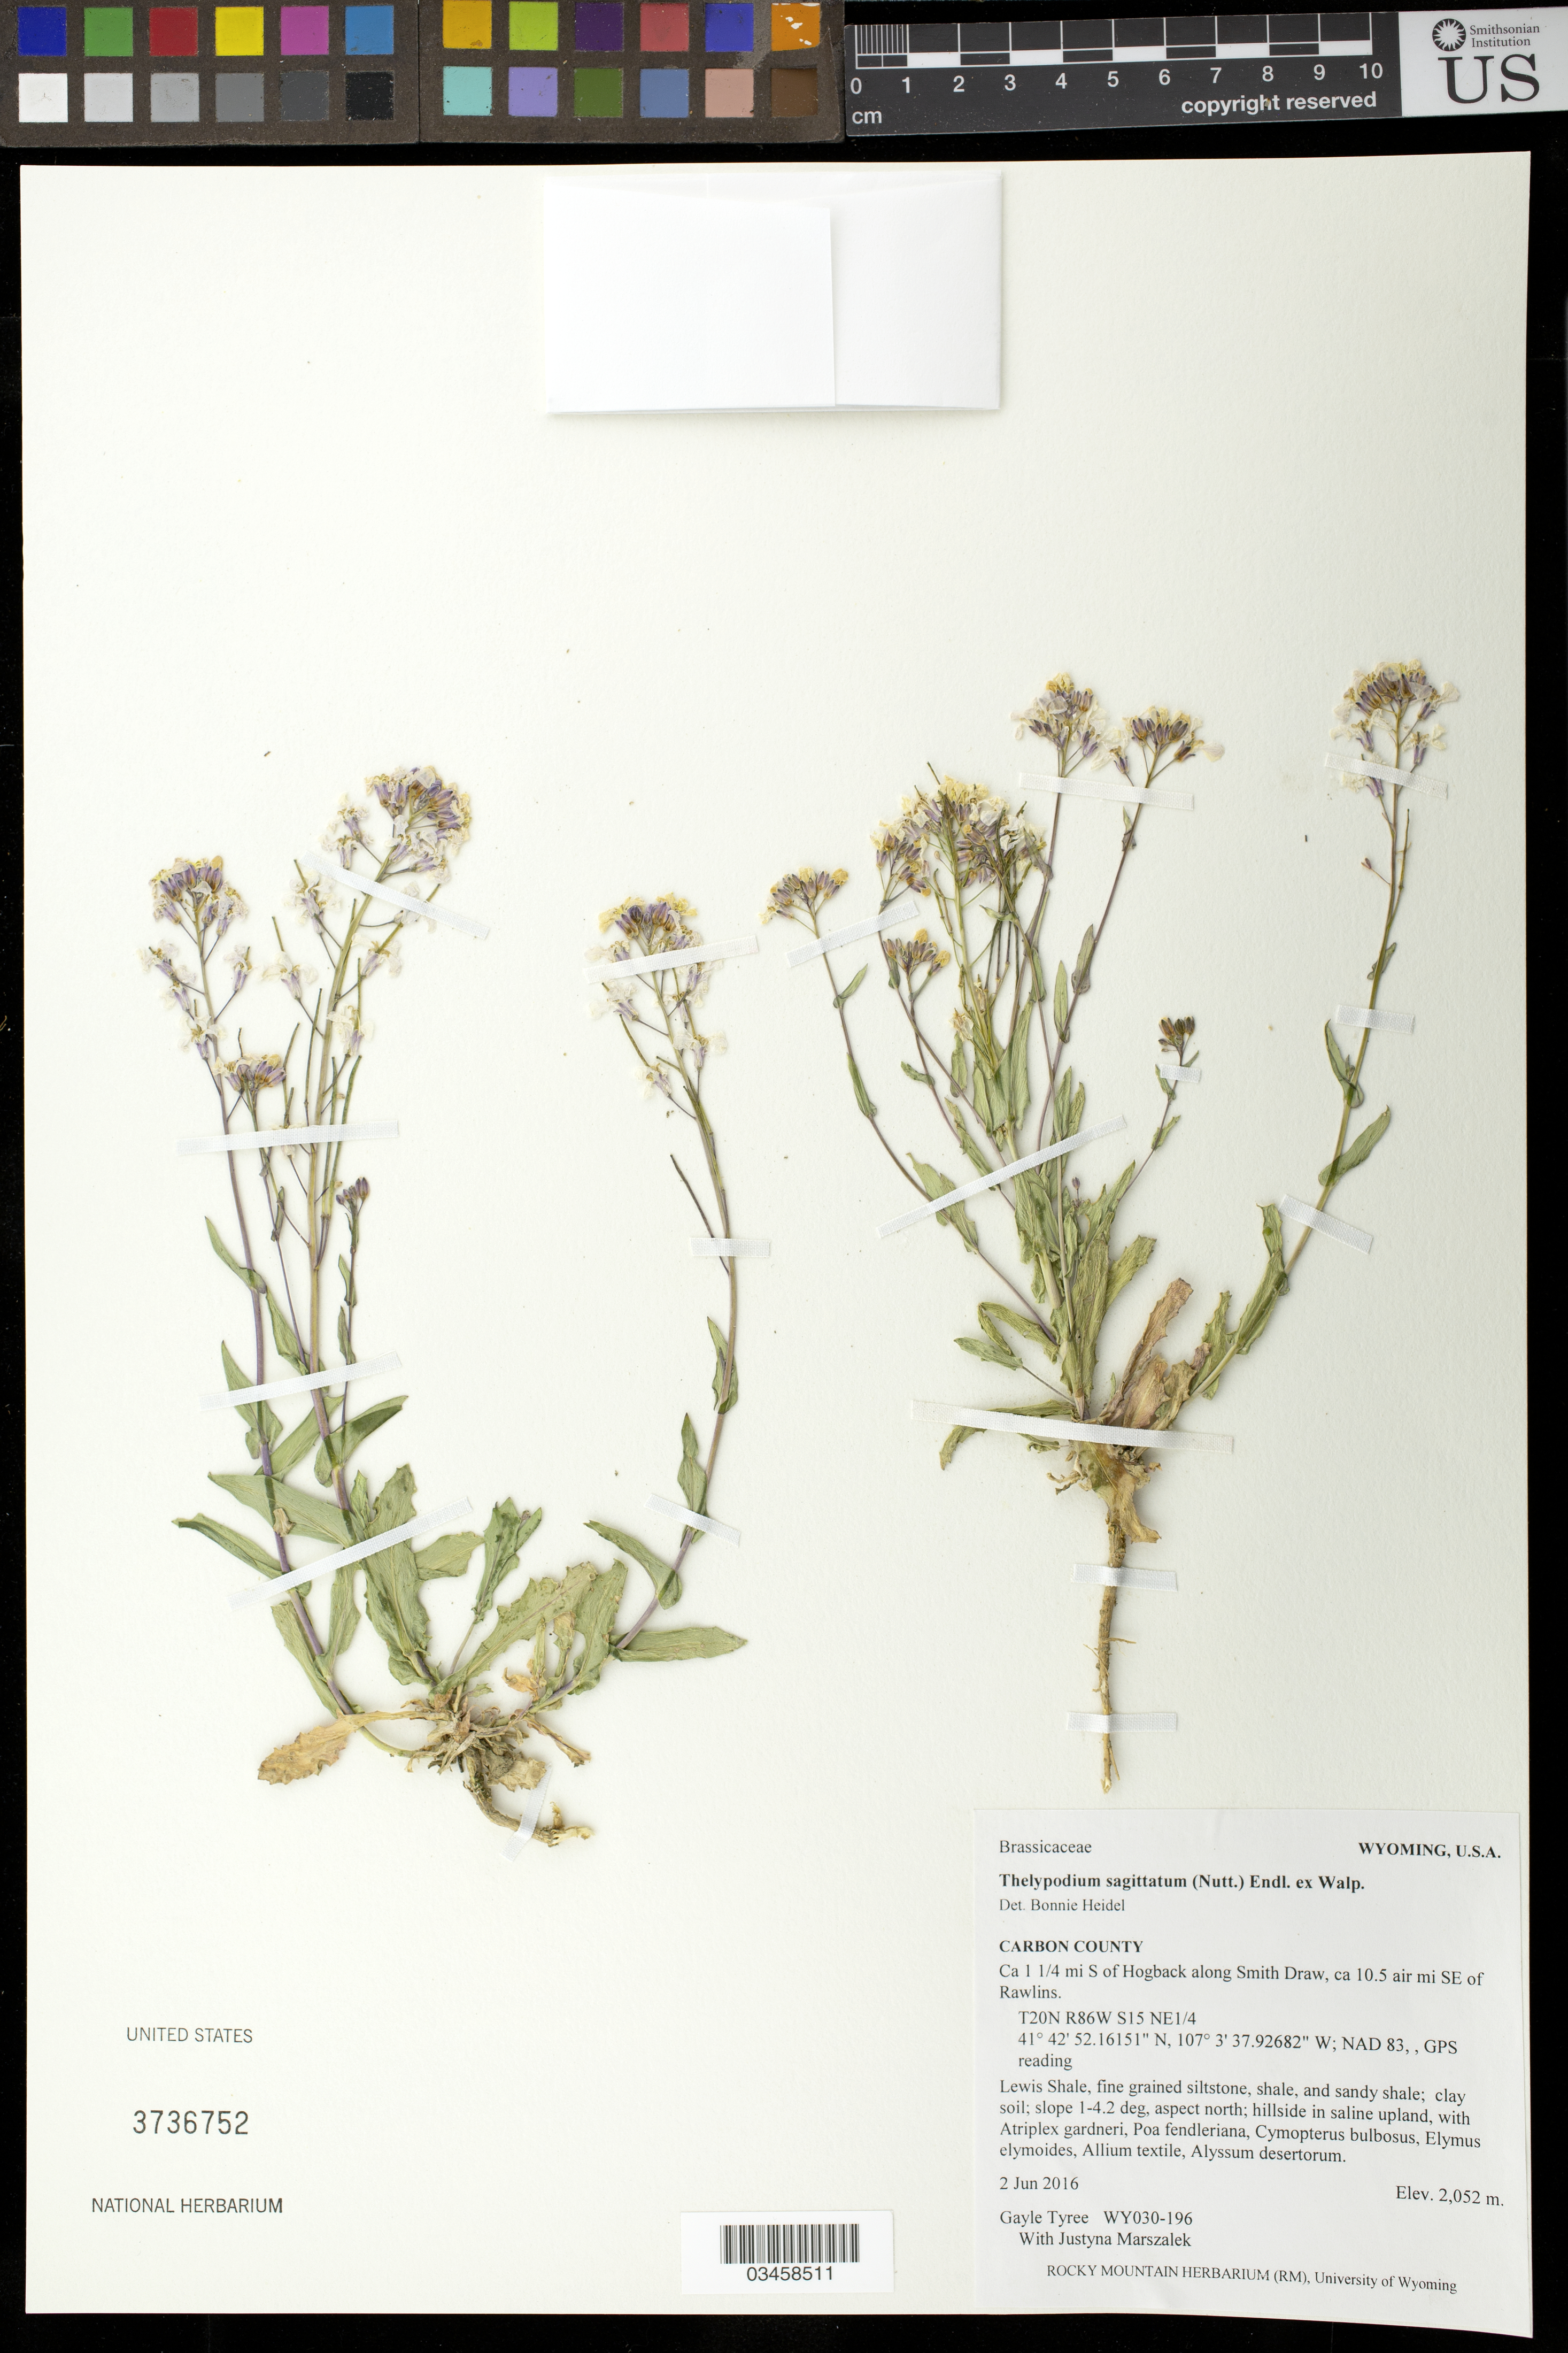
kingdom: Plantae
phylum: Tracheophyta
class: Magnoliopsida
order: Brassicales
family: Brassicaceae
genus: Thelypodium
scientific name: Thelypodium sagittatum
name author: (Nutt.) Endl.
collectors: G. Tyree & J. Marszalek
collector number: WY030-196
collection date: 2016-06-02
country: United States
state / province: Wyoming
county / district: Carbon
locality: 1 1/4 mi. S of Hogback along Smith Draw,10.5 air mi. SE of Rawlins. T20N R86W S15 NE1/4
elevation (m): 2052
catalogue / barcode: US 3736752